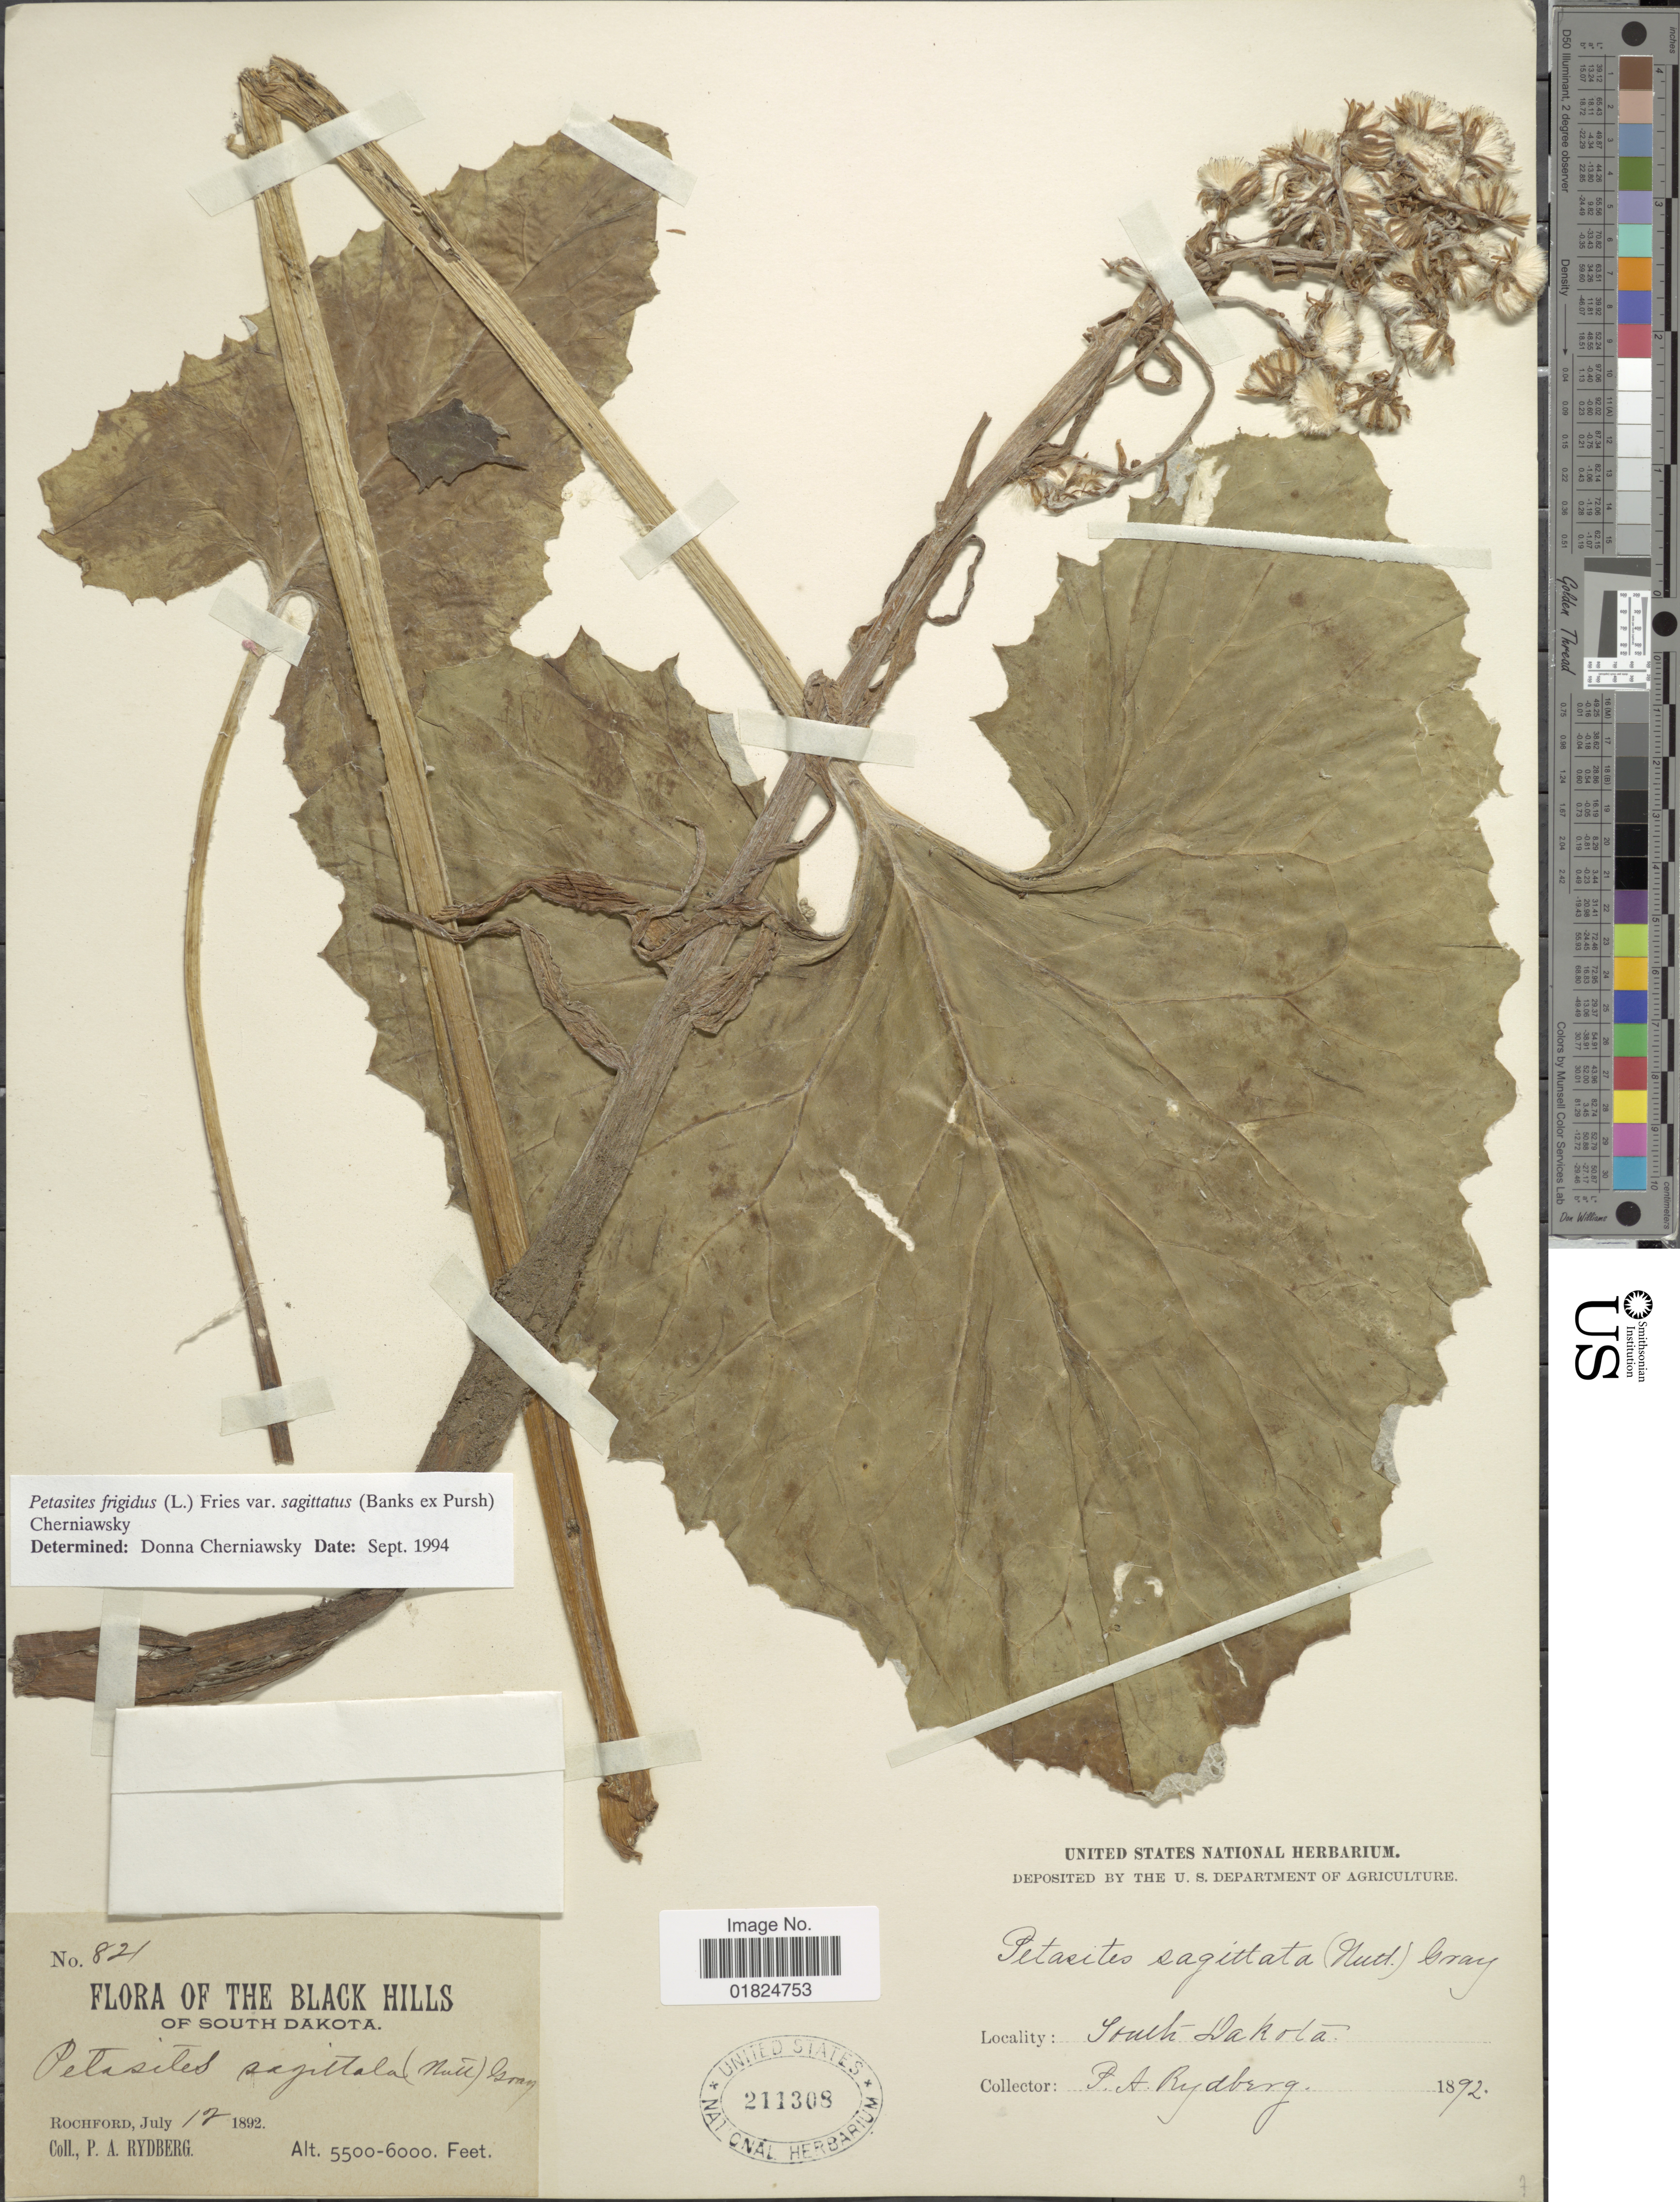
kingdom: Plantae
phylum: Tracheophyta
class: Magnoliopsida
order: Asterales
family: Asteraceae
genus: Petasites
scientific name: Petasites frigidus var. sagittatus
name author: (Banks ex Pursh) Cherniawsky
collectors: P. A. Rydberg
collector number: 821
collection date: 1892-07-12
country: United States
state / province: South Dakota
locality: Black hills of South Dakota. Rochford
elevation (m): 1676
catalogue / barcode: US 211308